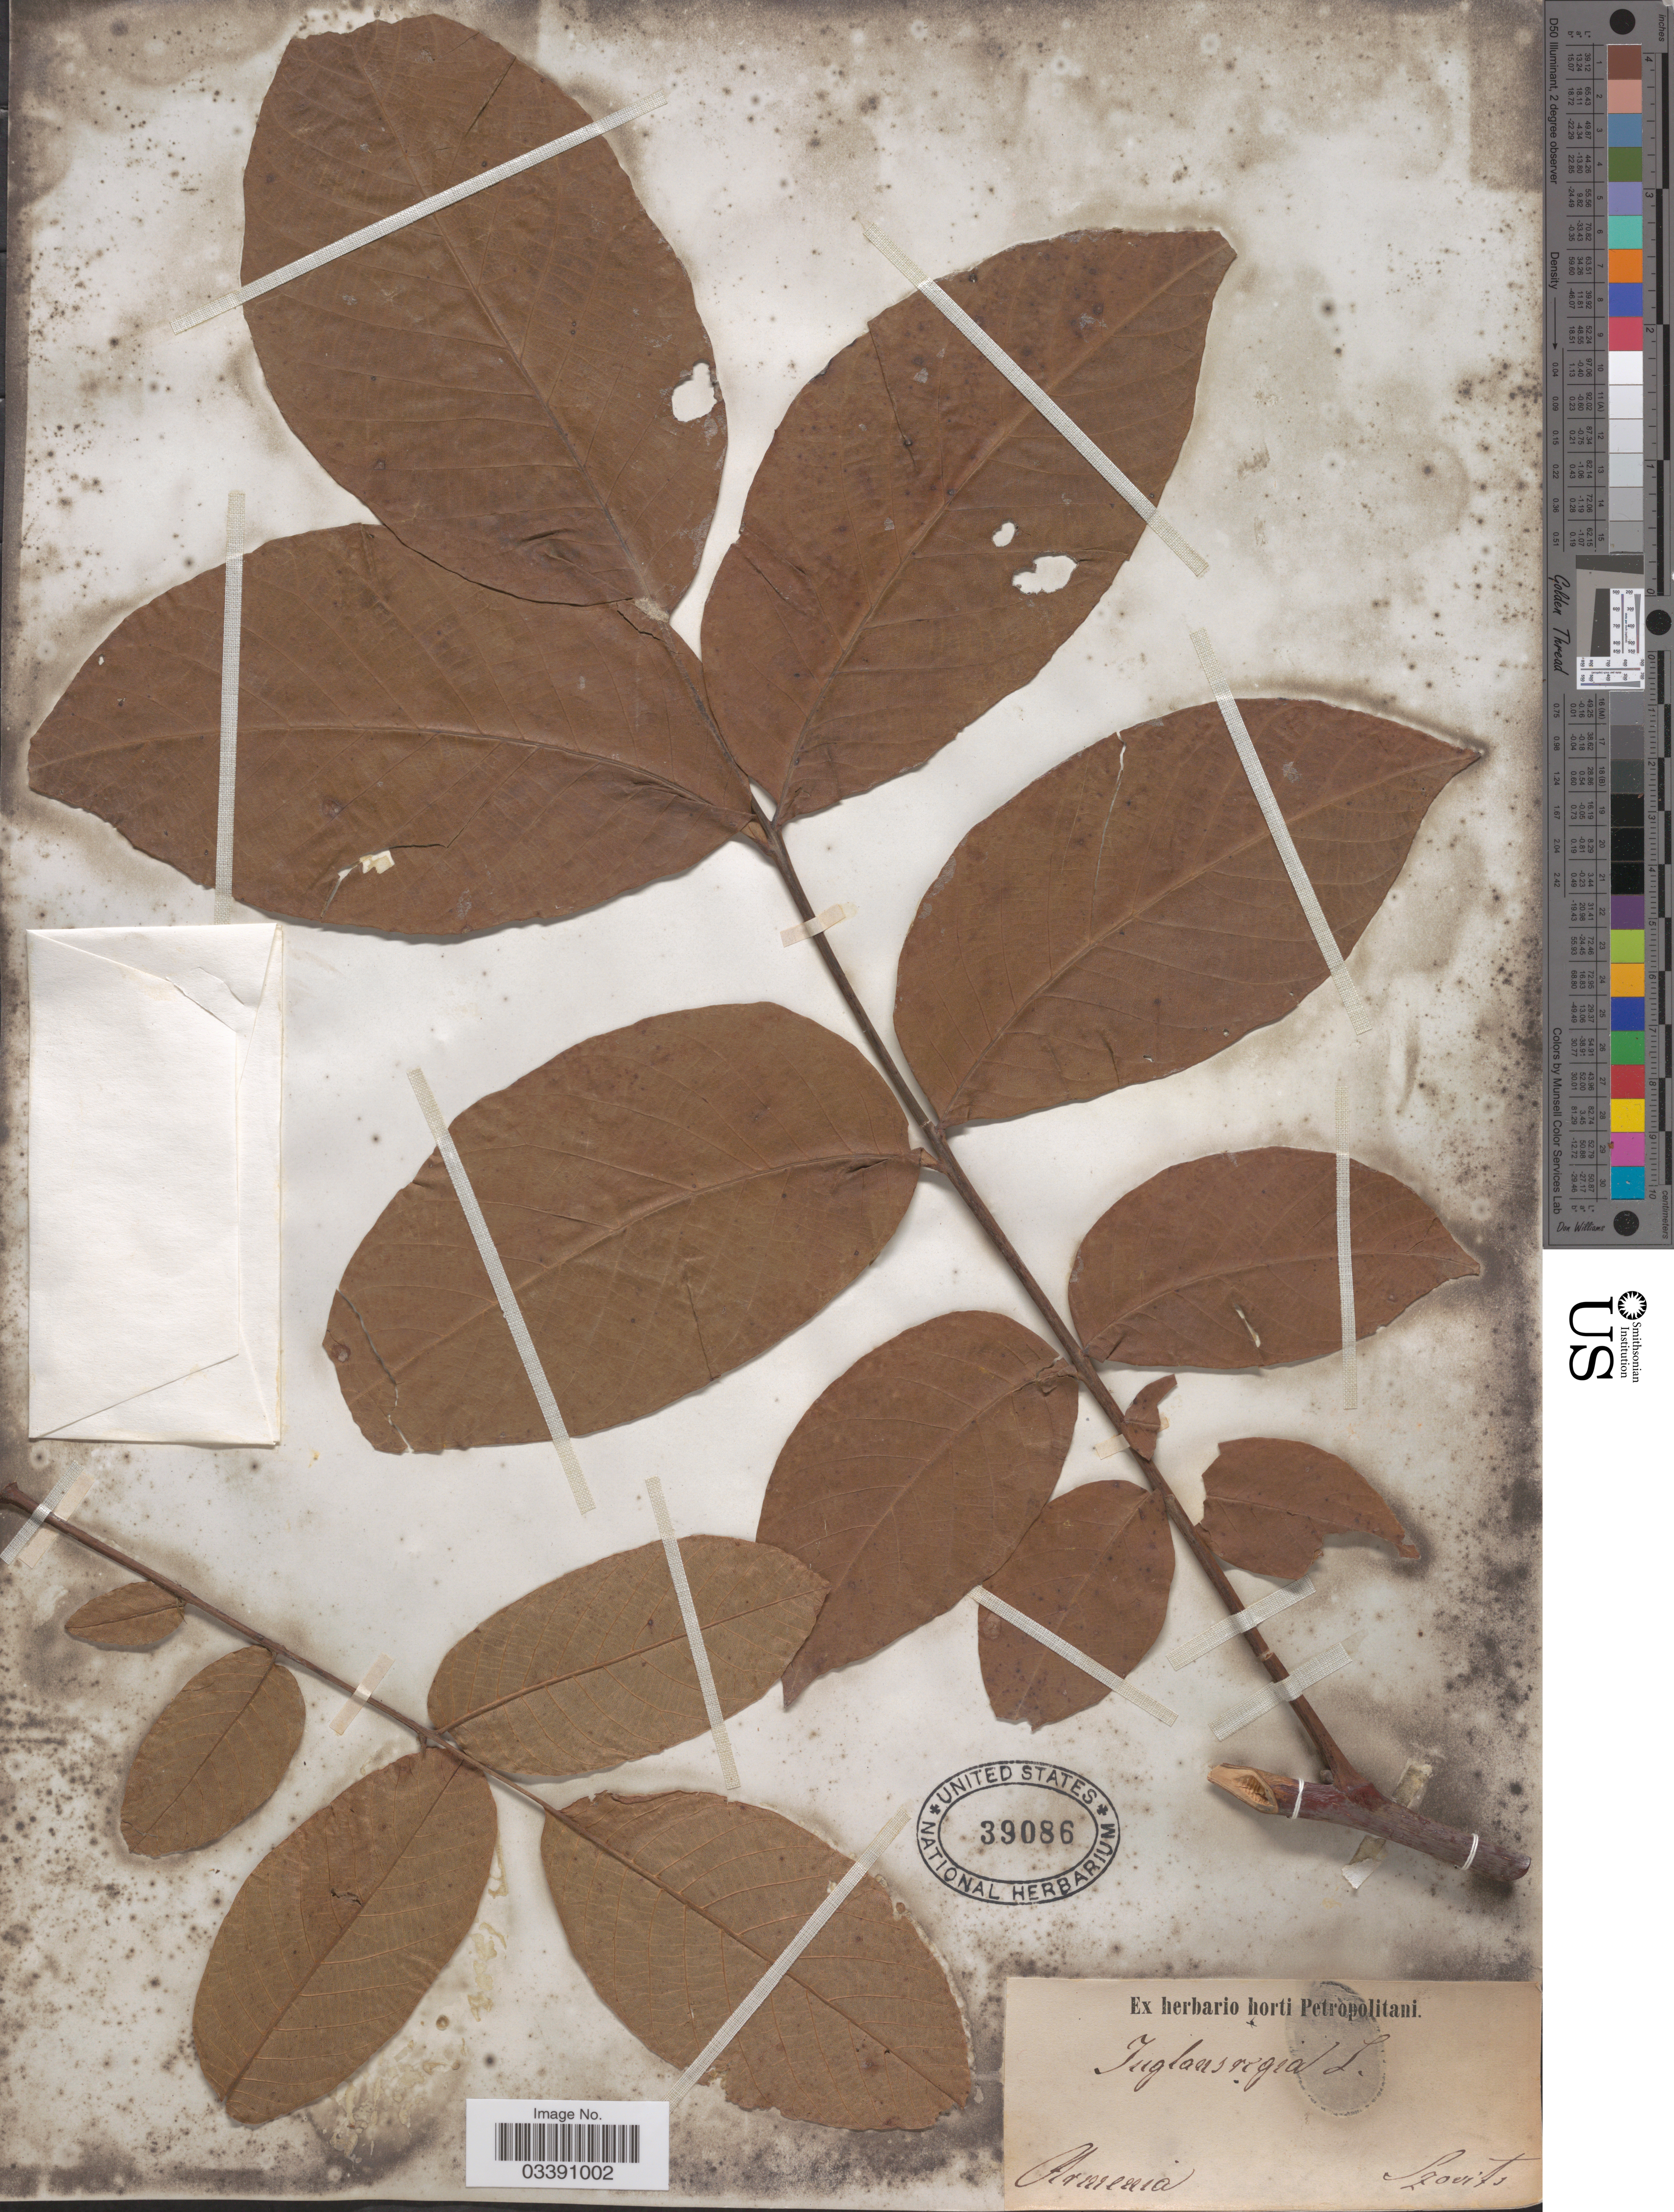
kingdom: Plantae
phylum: Tracheophyta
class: Magnoliopsida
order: Fagales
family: Juglandaceae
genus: Juglans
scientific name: Juglans regia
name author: L.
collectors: Szovits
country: Armenia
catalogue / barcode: US 39086